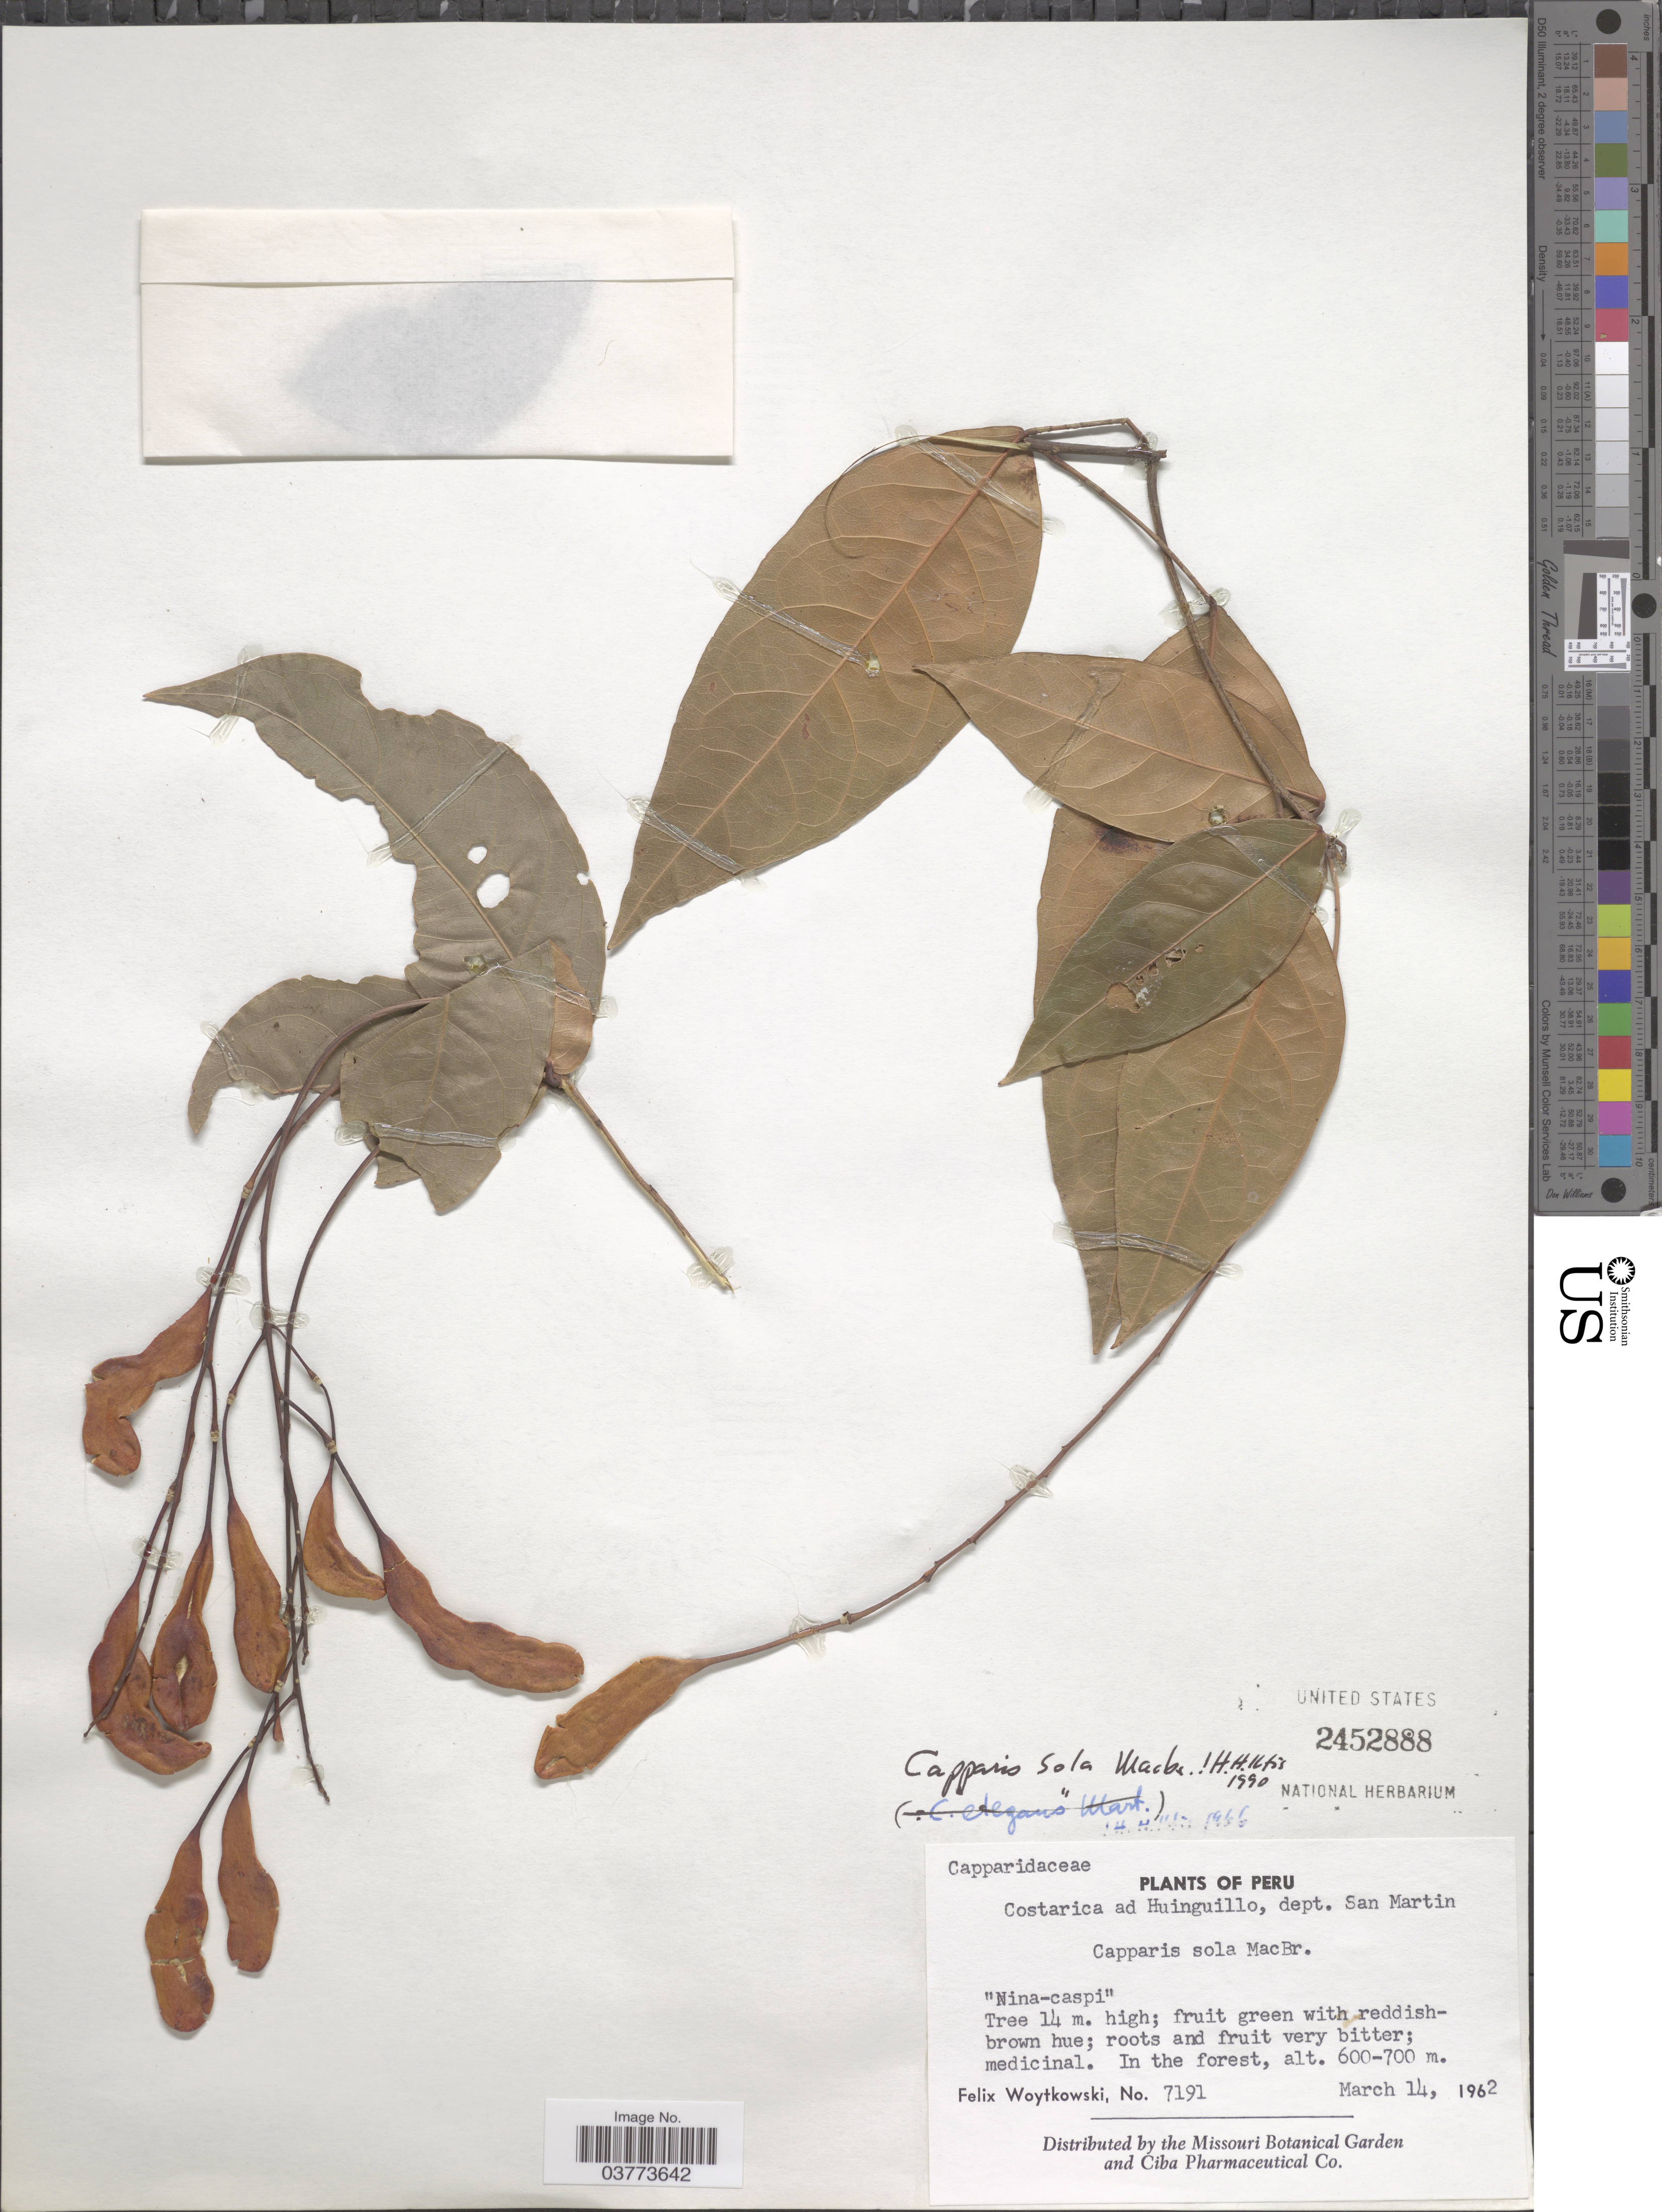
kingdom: Plantae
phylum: Tracheophyta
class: Magnoliopsida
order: Brassicales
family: Capparaceae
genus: Capparidastrum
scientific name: Capparidastrum sola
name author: (J.F. Macbr.) Iltis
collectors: F. Woytkowski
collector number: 7191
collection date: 1962-03-14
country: Peru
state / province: San Martín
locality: Costarica and Huinguillo, dept. San Martin.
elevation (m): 600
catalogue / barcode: US 2452888